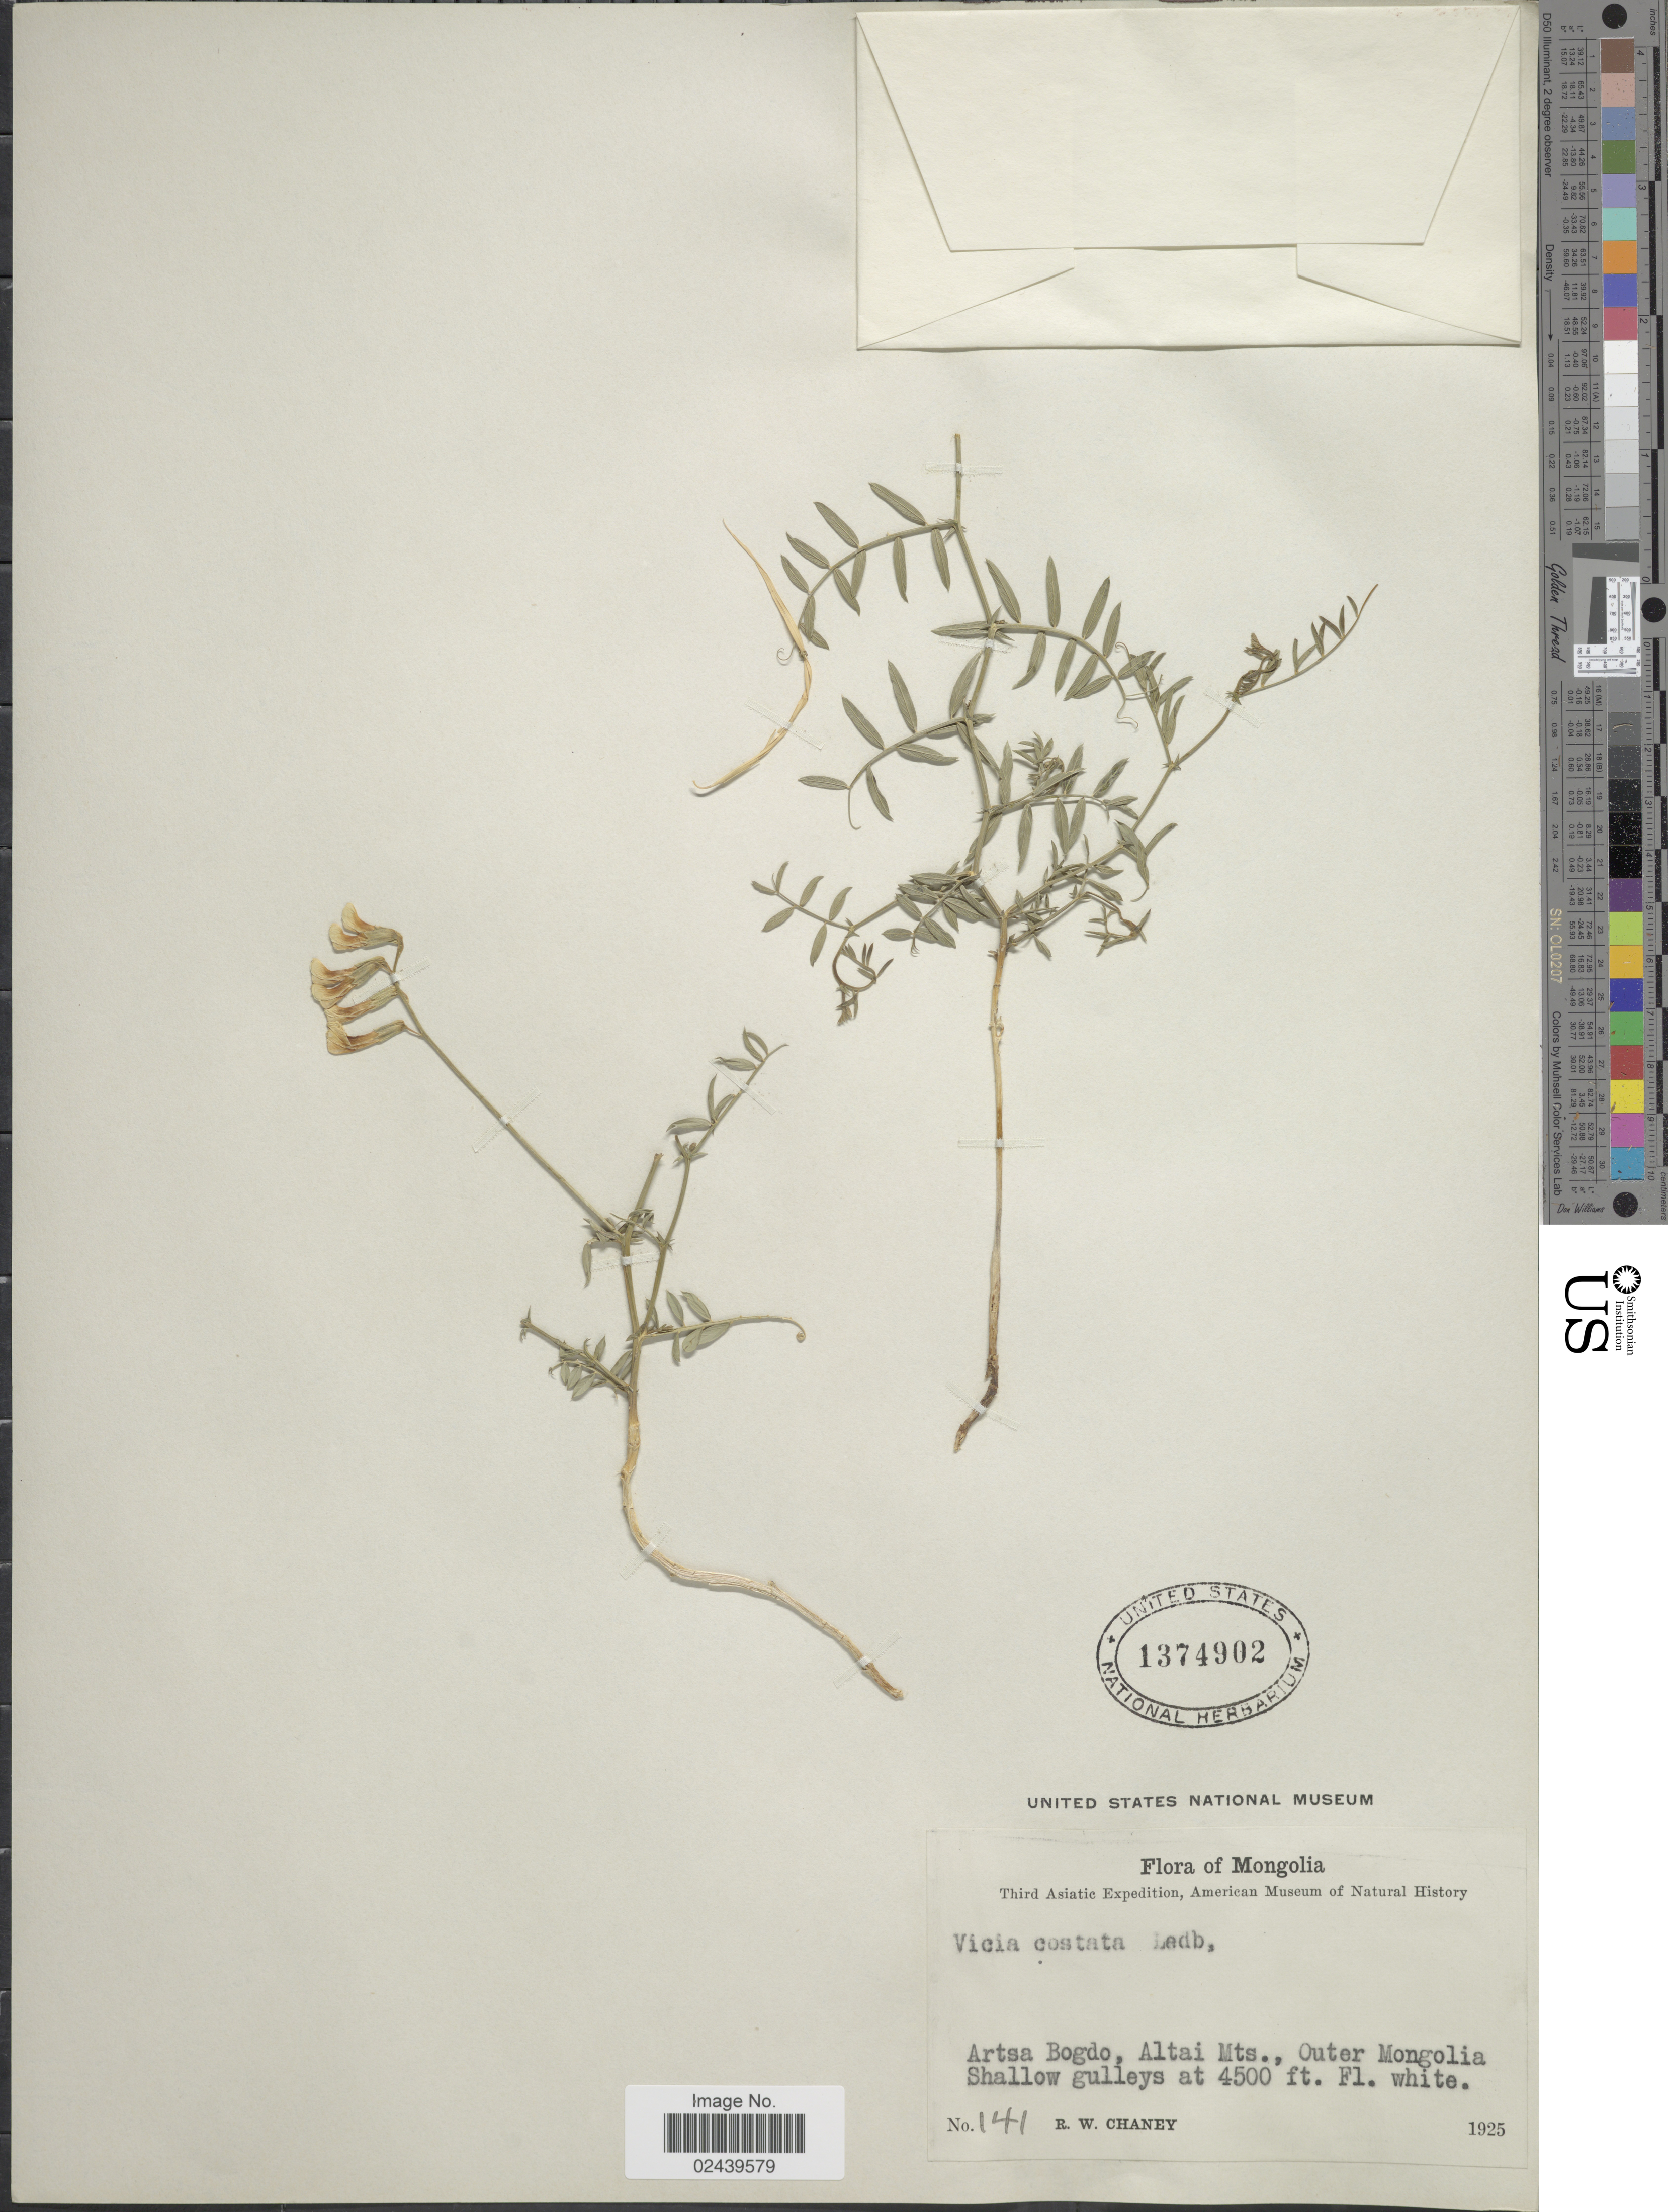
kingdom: Plantae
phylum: Tracheophyta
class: Magnoliopsida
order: Fabales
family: Fabaceae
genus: Vicia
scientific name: Vicia costata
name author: Ledeb.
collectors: R. Chaney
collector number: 141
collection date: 1925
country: Mongolia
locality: Artsa Bogdo, Altai Mts., Outer Mongolia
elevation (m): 1372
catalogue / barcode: US 1374902